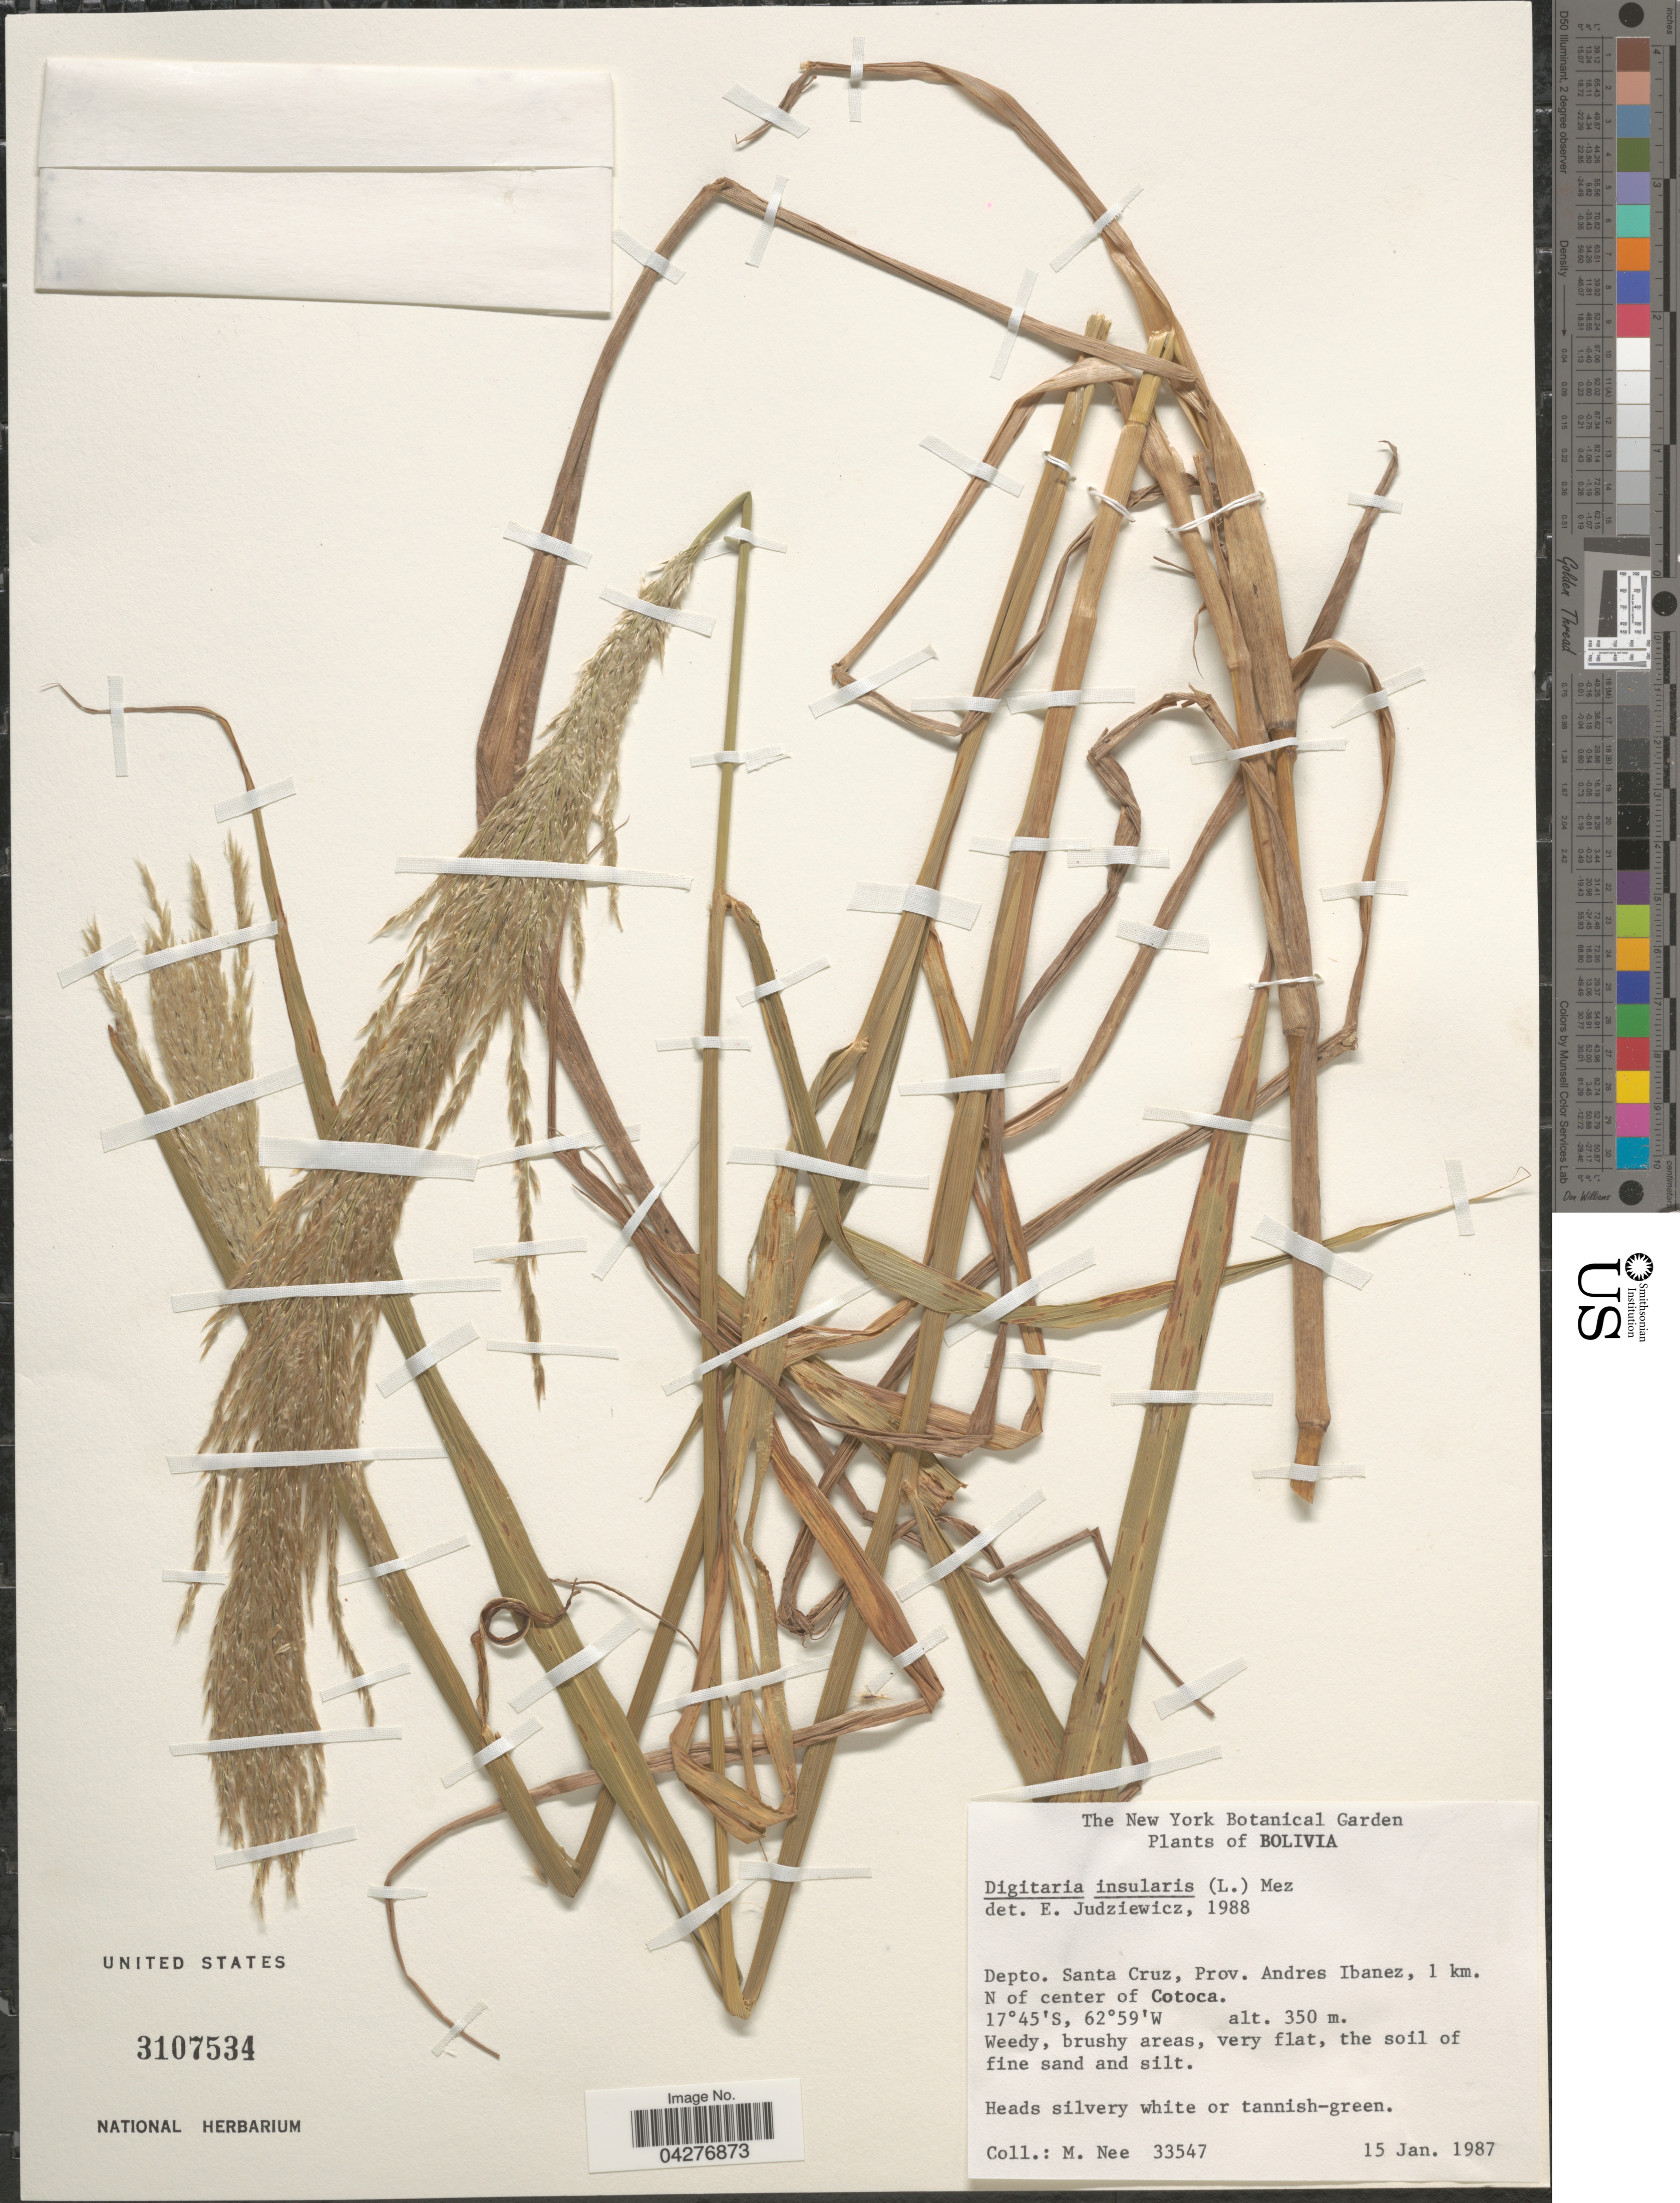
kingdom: Plantae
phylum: Tracheophyta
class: Liliopsida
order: Poales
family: Poaceae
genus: Digitaria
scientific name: Digitaria insularis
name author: (L.) Fedde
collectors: M. Nee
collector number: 33547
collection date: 1987-01-15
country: Bolivia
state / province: Santa Cruz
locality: Depto. Santa Cruz, Prov. Andres Ibanez, 1 km. N of center of Cotoca.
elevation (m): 350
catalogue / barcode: US 3107534